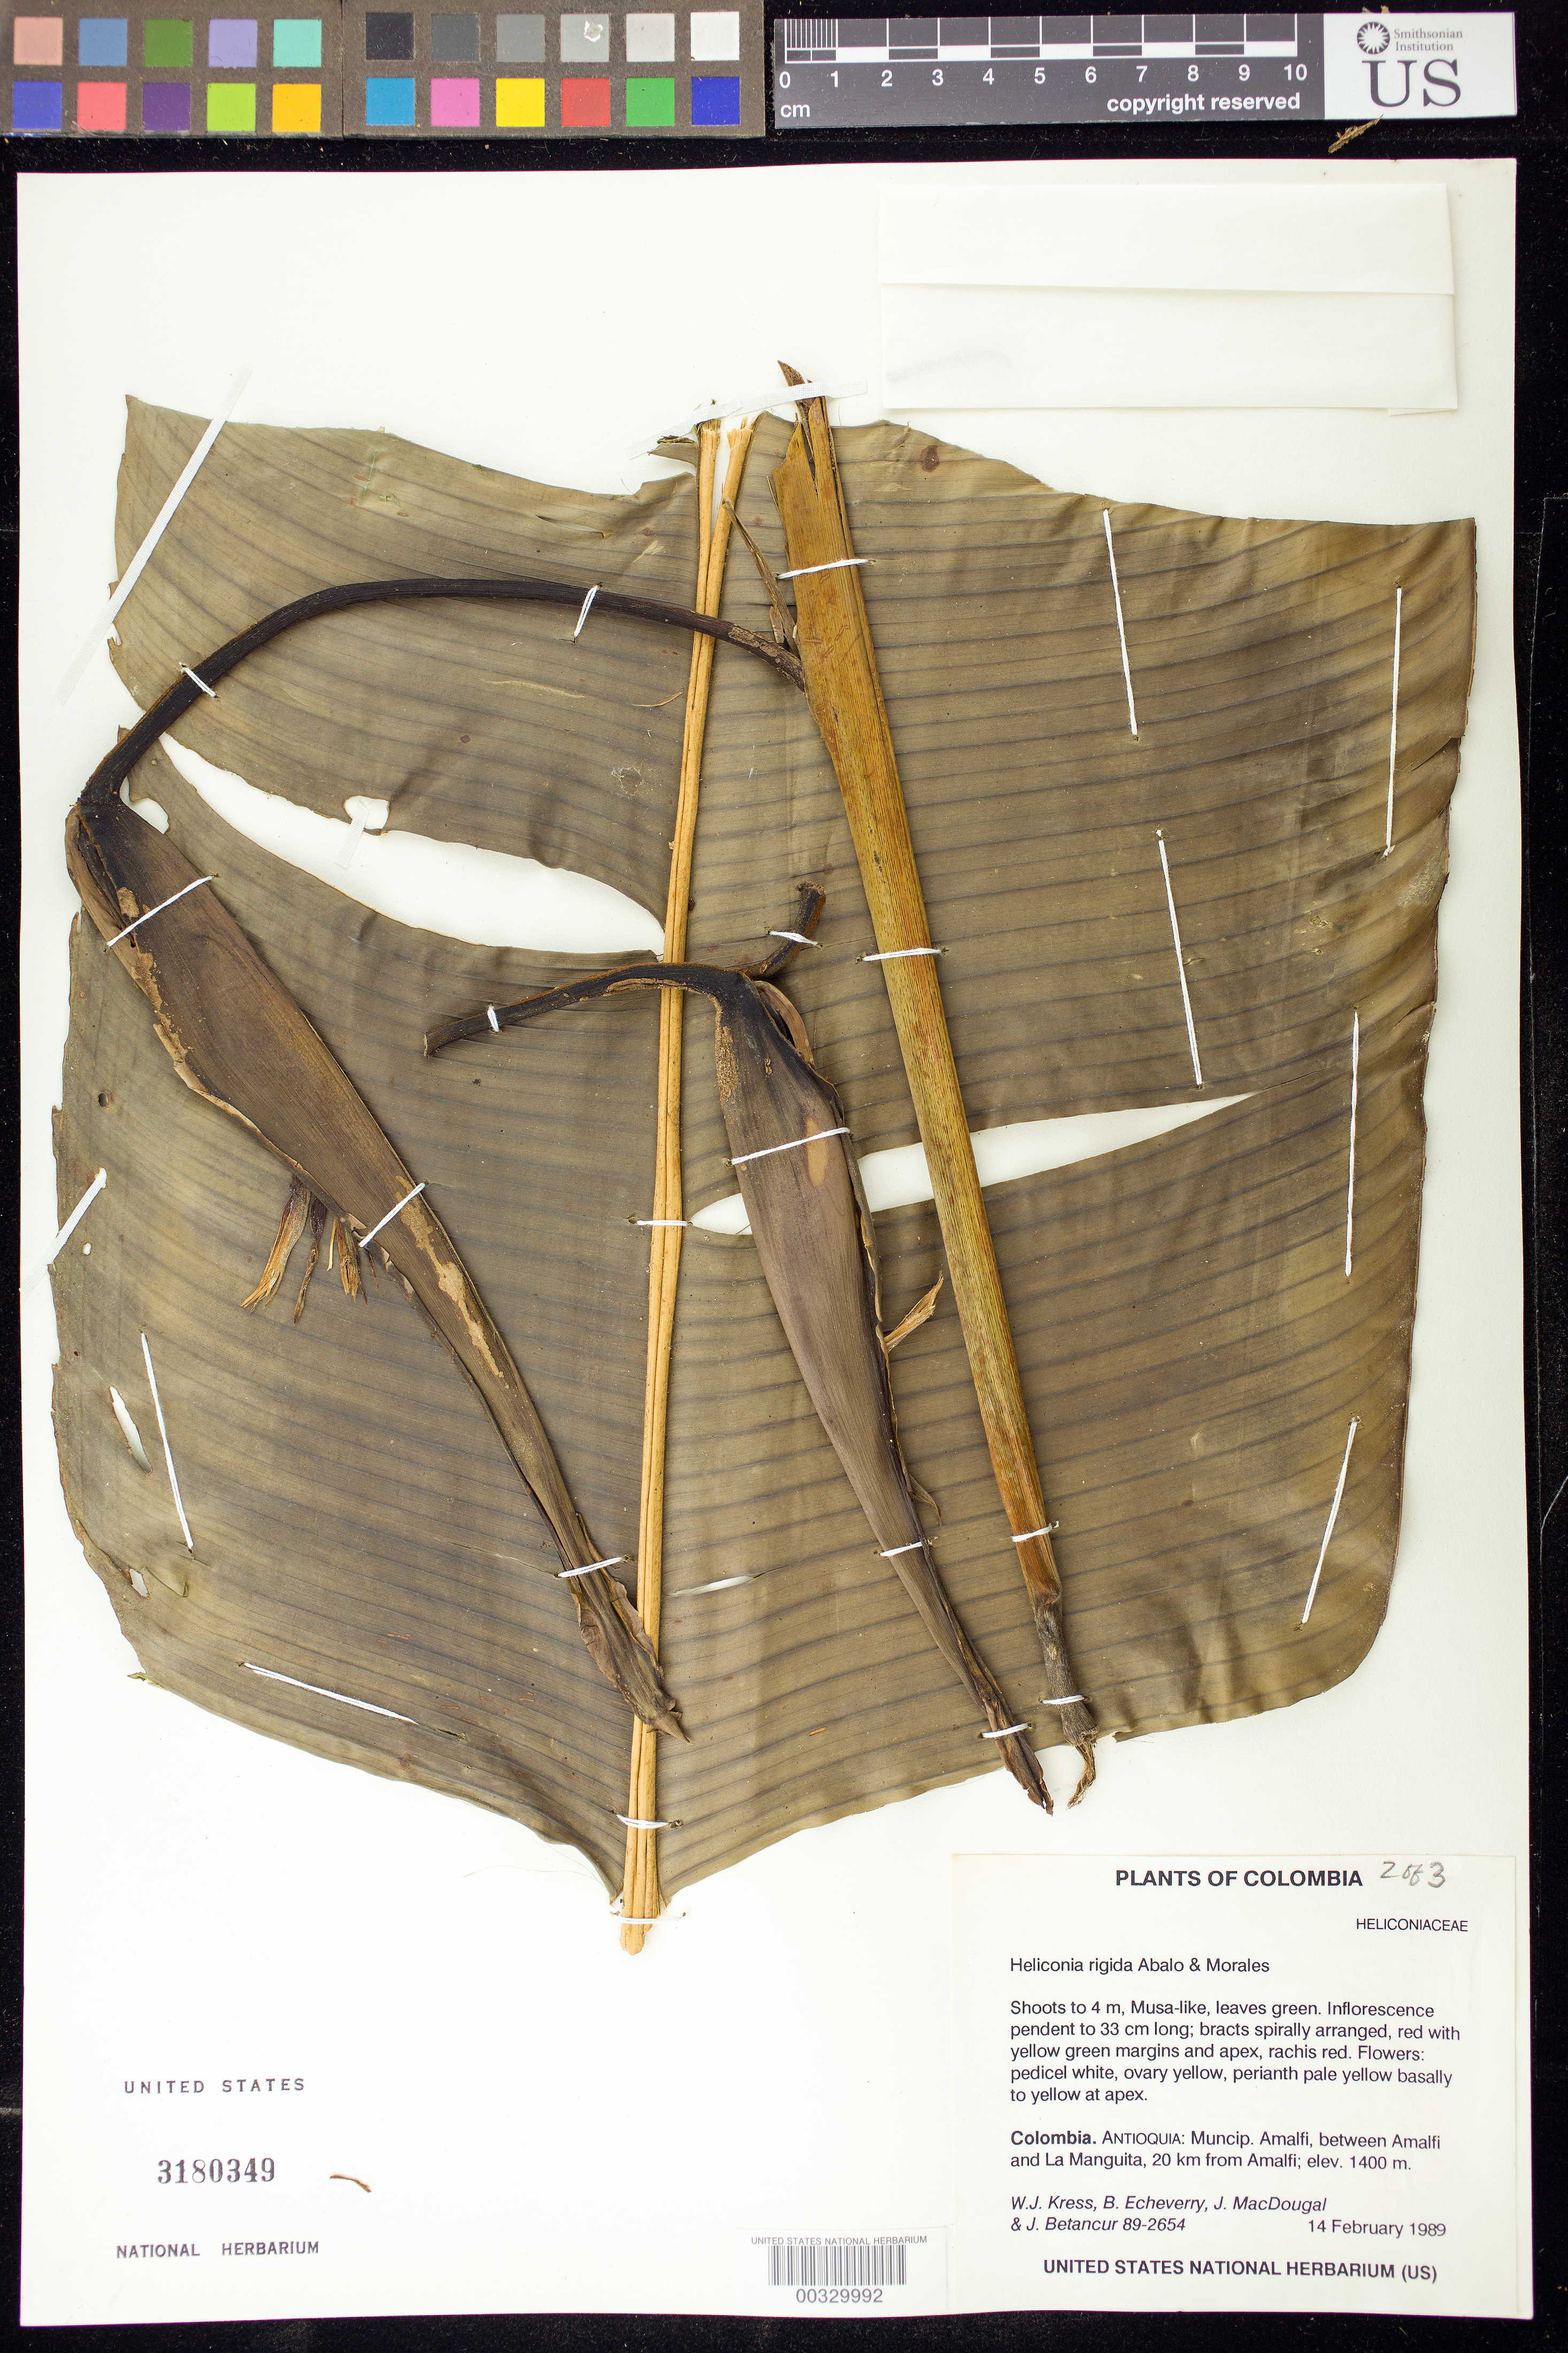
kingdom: Plantae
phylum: Tracheophyta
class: Liliopsida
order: Zingiberales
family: Heliconiaceae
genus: Heliconia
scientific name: Heliconia rigida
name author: Abalo & G. Morales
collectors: W. J. Kress, B. Echeverry, J. M. MacDougal & J. C. Betancur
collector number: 89-2654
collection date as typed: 14 Feb 1989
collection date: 1989-02-14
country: Colombia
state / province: Antioquia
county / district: Amalfi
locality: Mun of Amalfi, between Amalfi and la Manguita, 20 km from Amalfi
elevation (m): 1400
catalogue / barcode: US 3180349